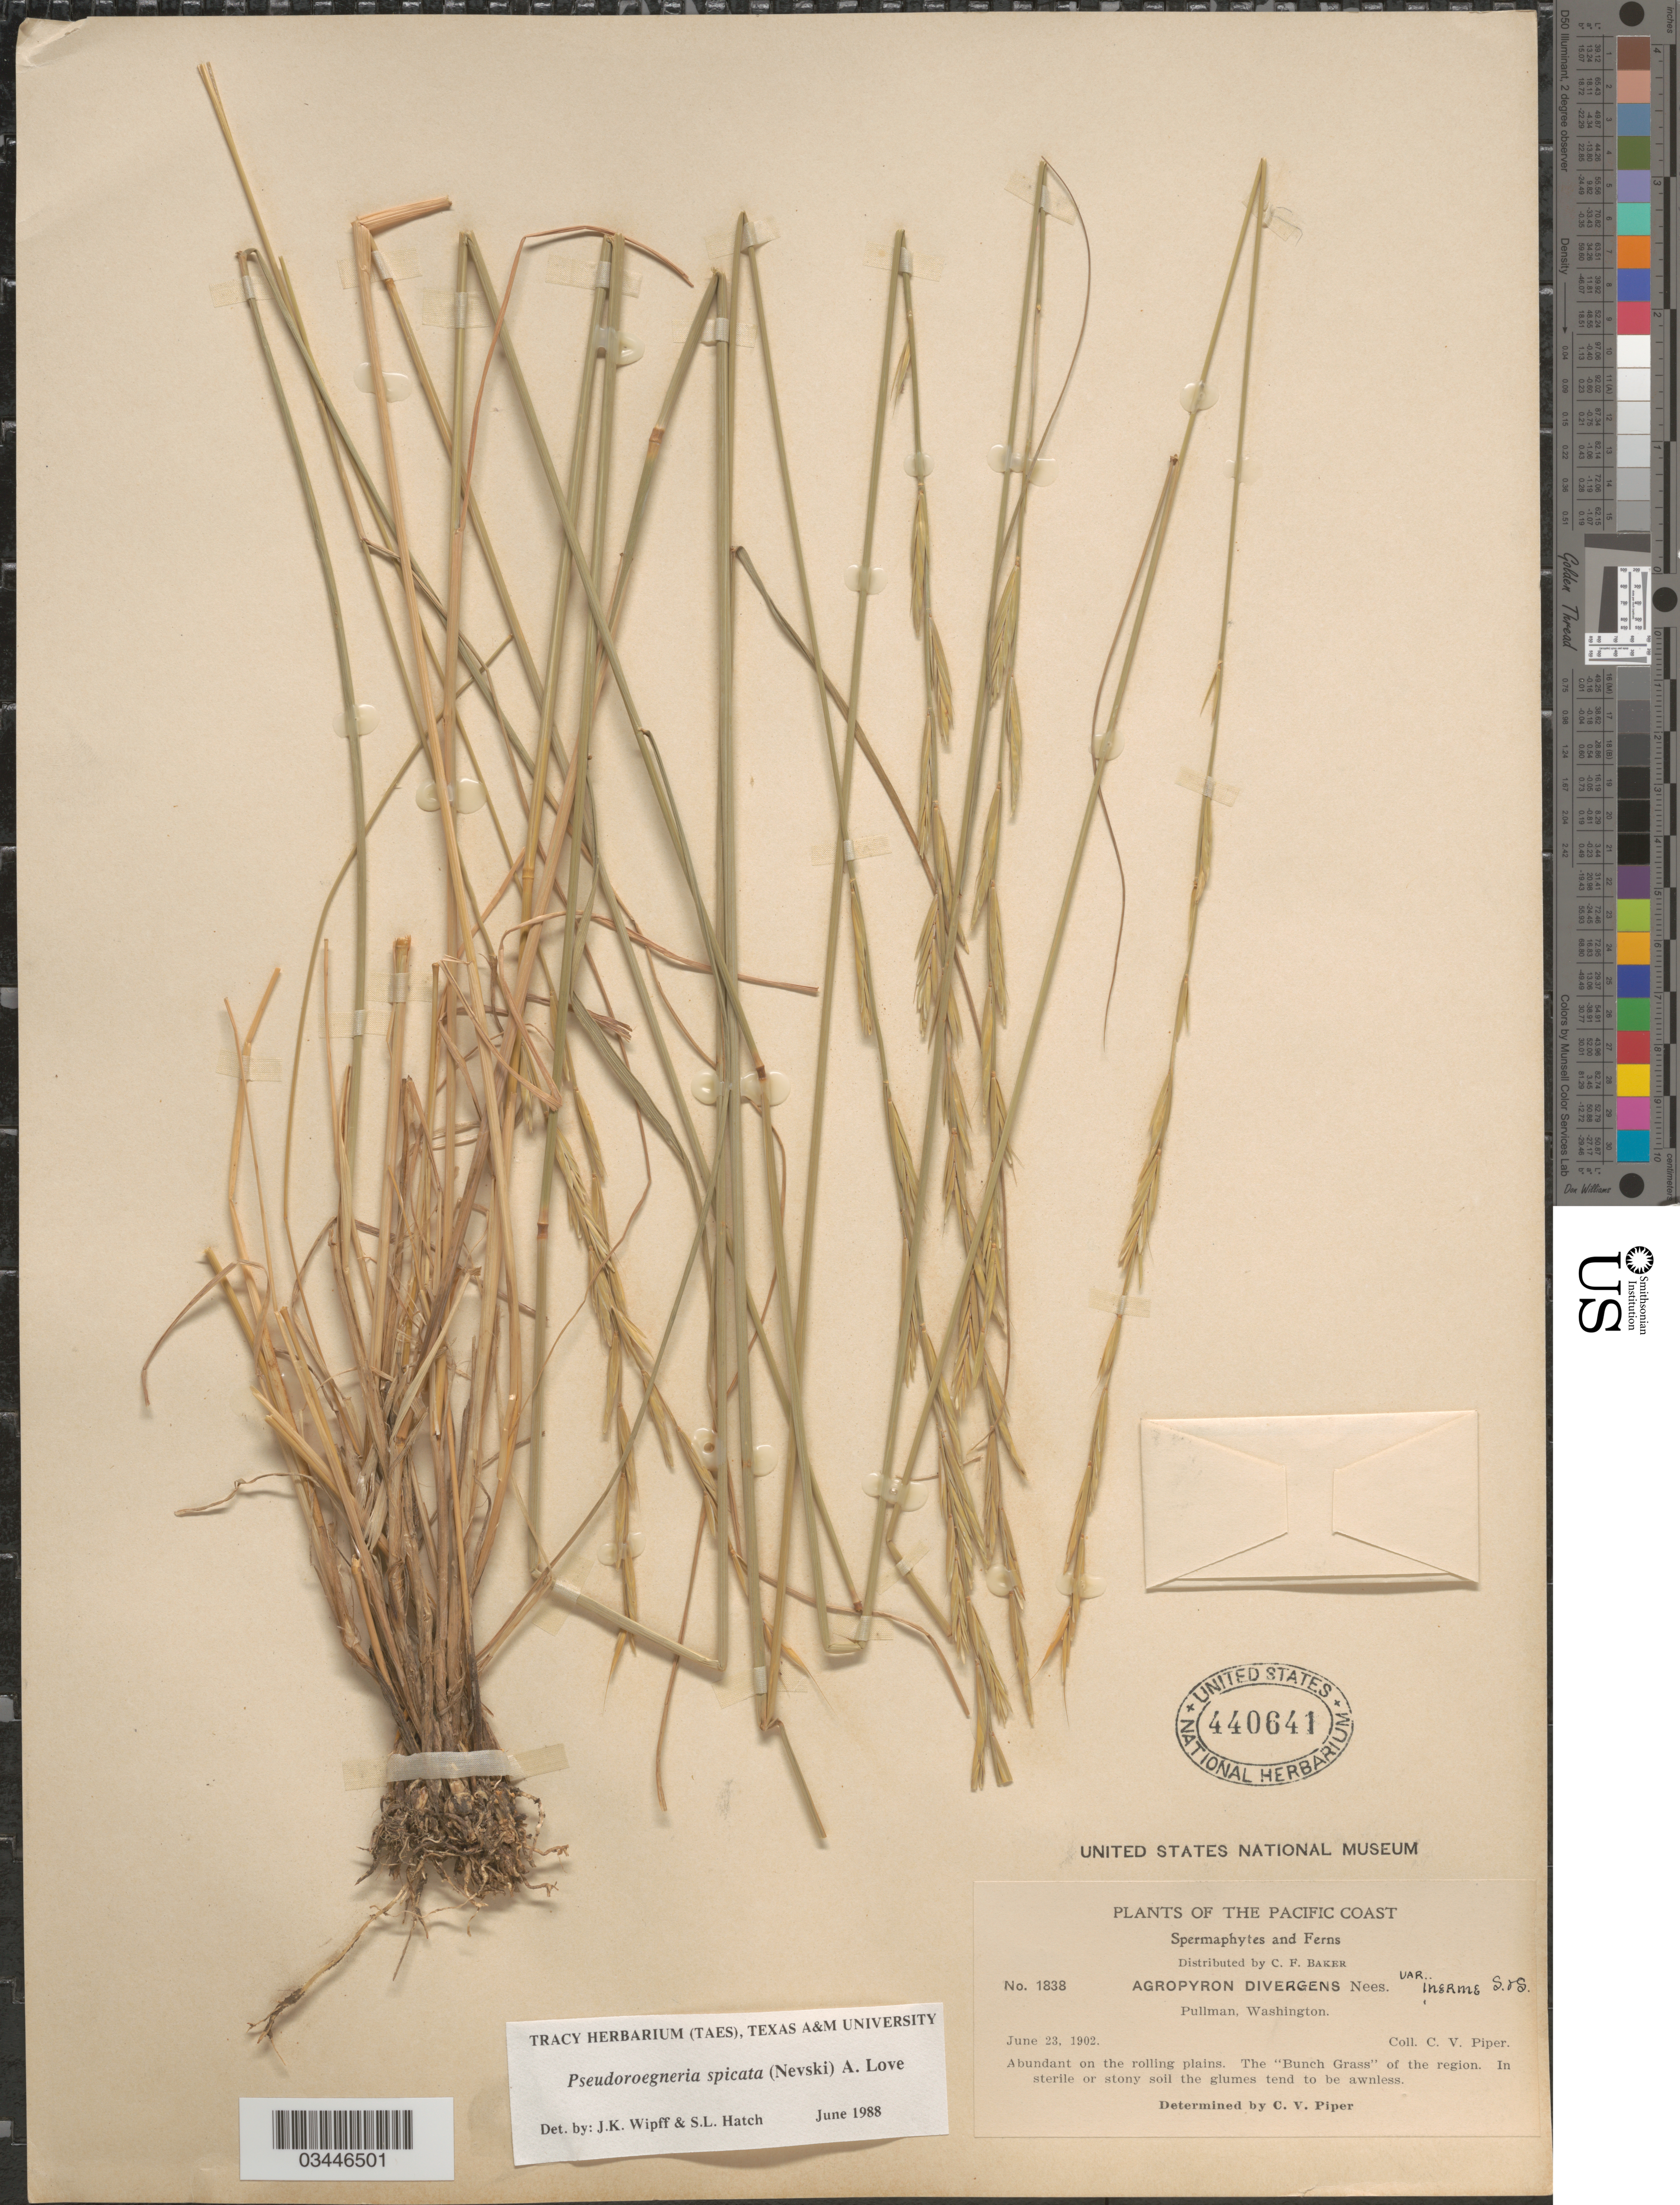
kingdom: Plantae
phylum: Tracheophyta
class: Liliopsida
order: Poales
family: Poaceae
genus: Pseudoroegneria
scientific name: Pseudoroegneria spicata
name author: (Pursh) Á. Löve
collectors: C. V. Piper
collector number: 1838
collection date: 1902-06-23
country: United States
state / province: Washington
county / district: Whitman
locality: Pacific Coast. Pullman.Abundant on the rolling plains. The "Bunch Grass" of the region.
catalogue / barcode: US 440641